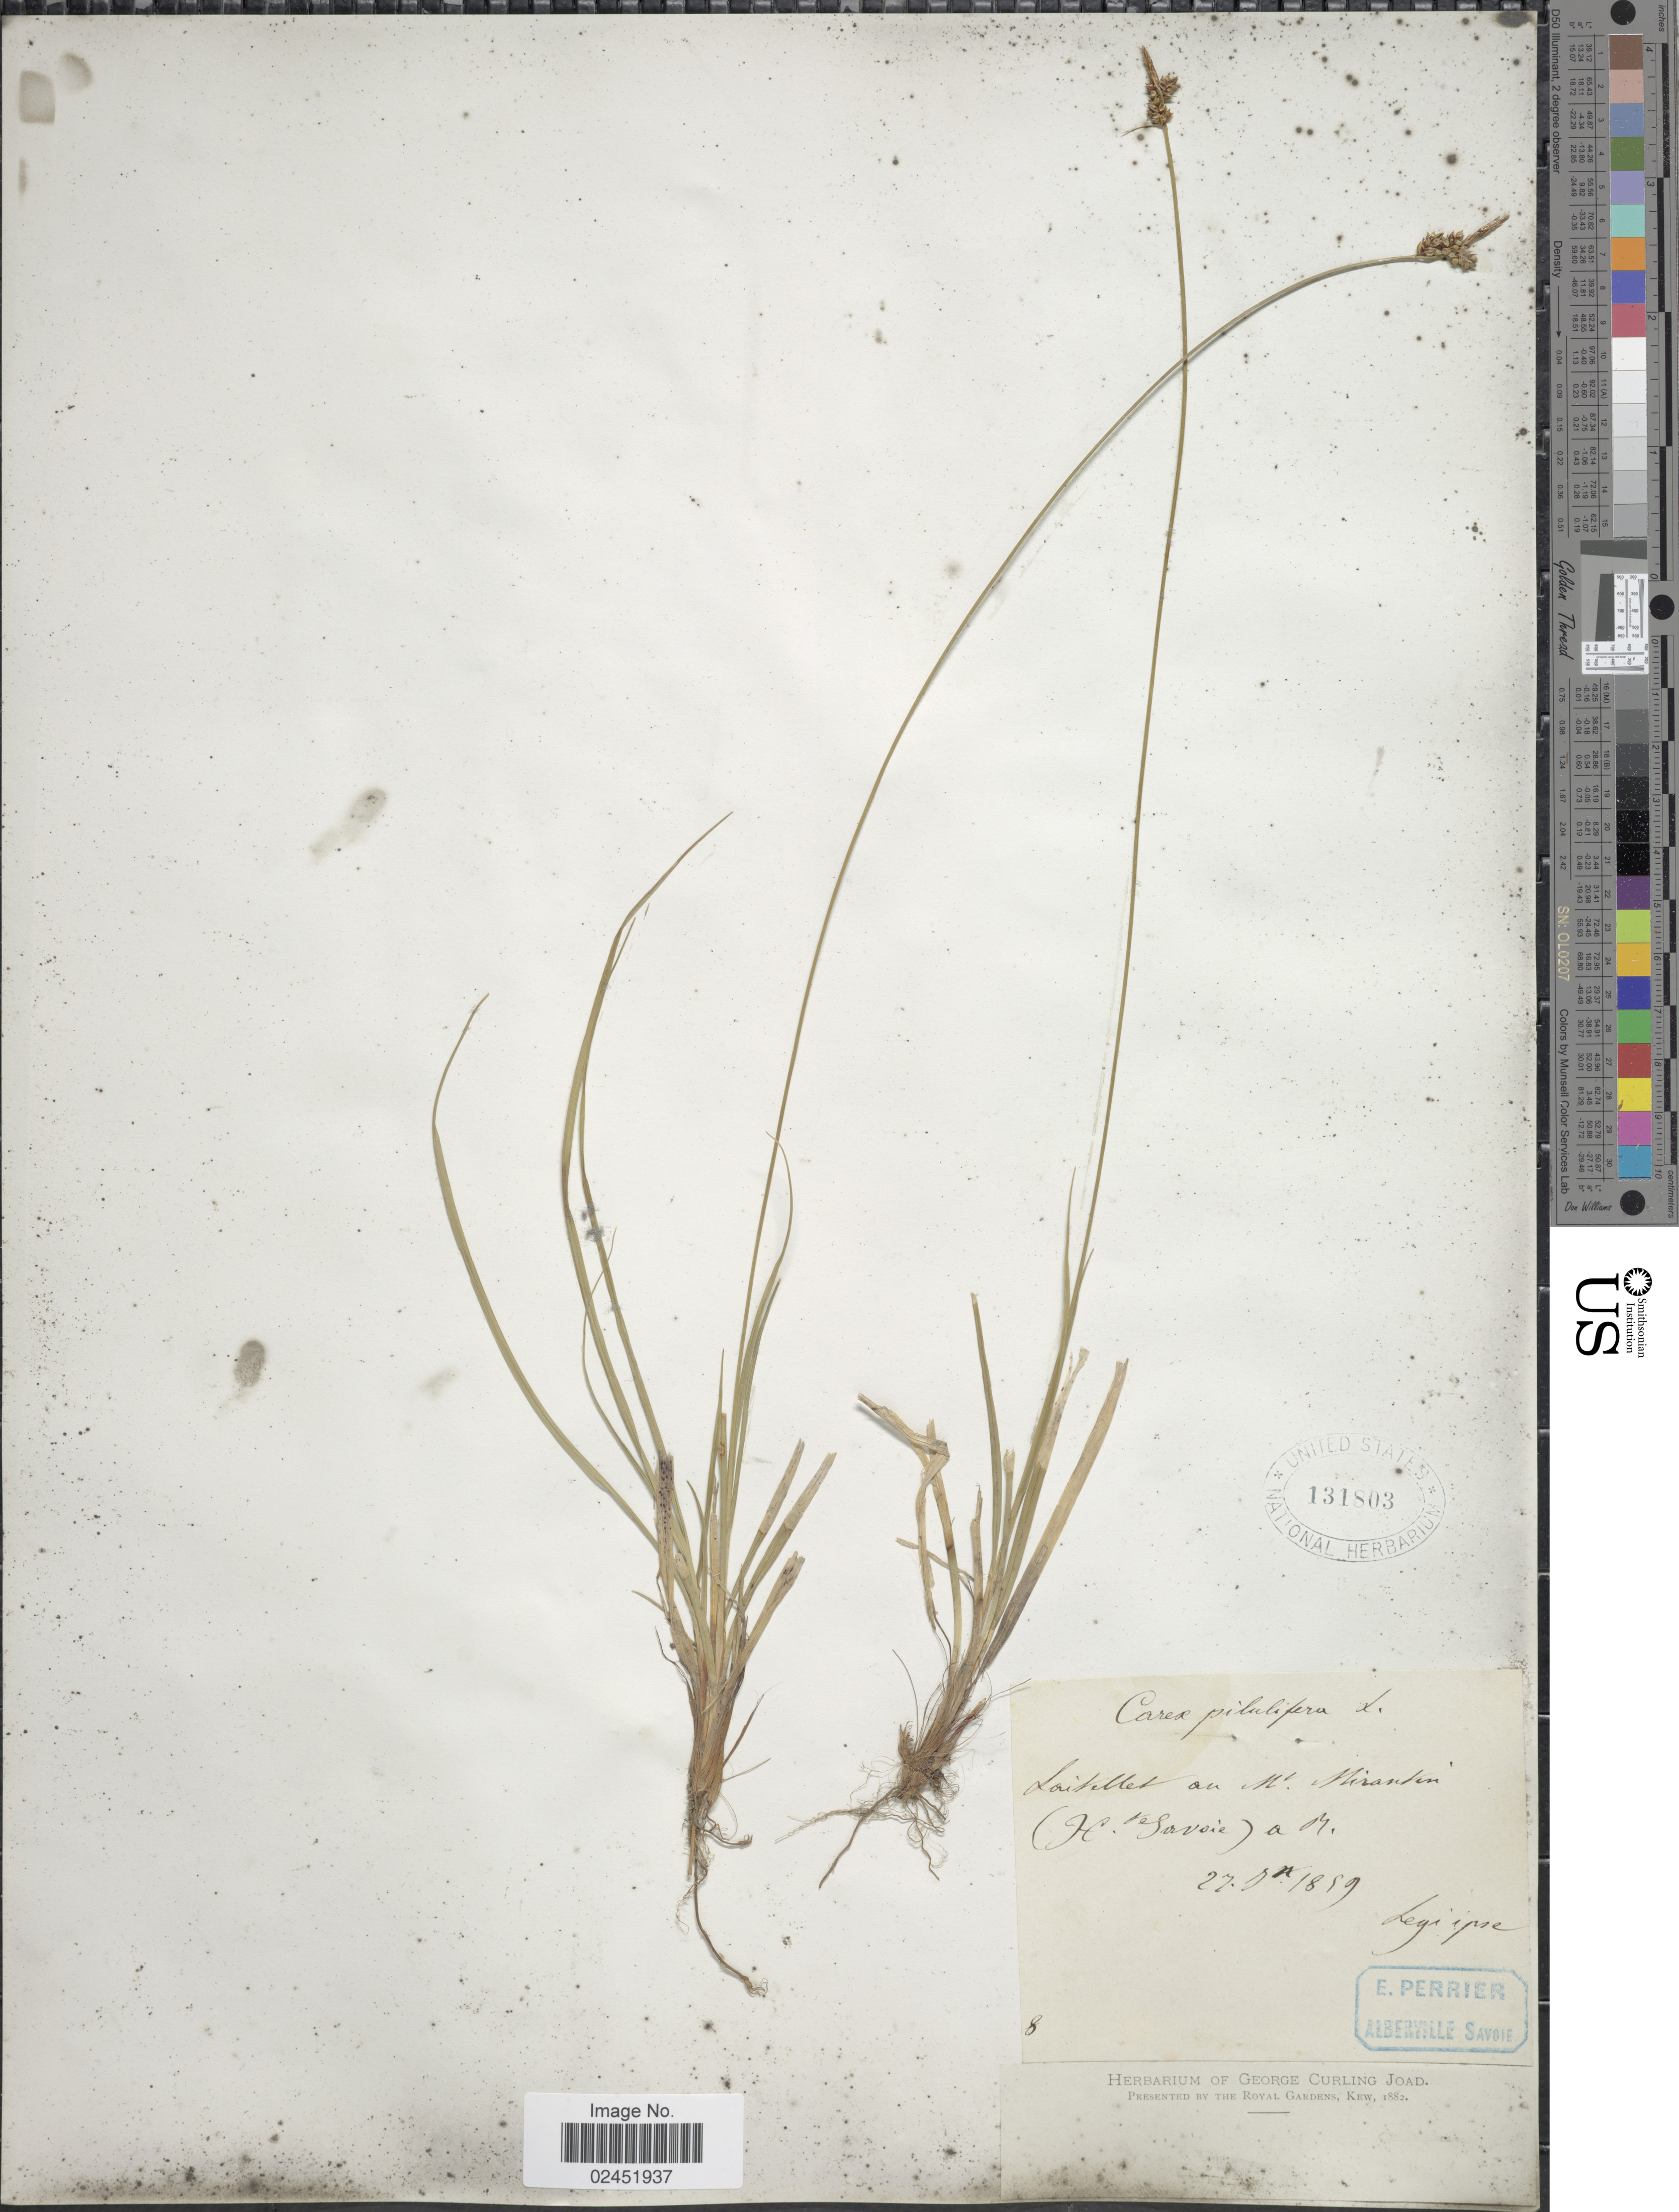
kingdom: Plantae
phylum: Tracheophyta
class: Liliopsida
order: Poales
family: Cyperaceae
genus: Carex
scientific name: Carex pilulifera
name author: L.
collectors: E. Perrier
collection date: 1889-07-27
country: France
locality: Laitellet an Mt Niranten (Hte Sarvoie) [illegible text]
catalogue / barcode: US 131803